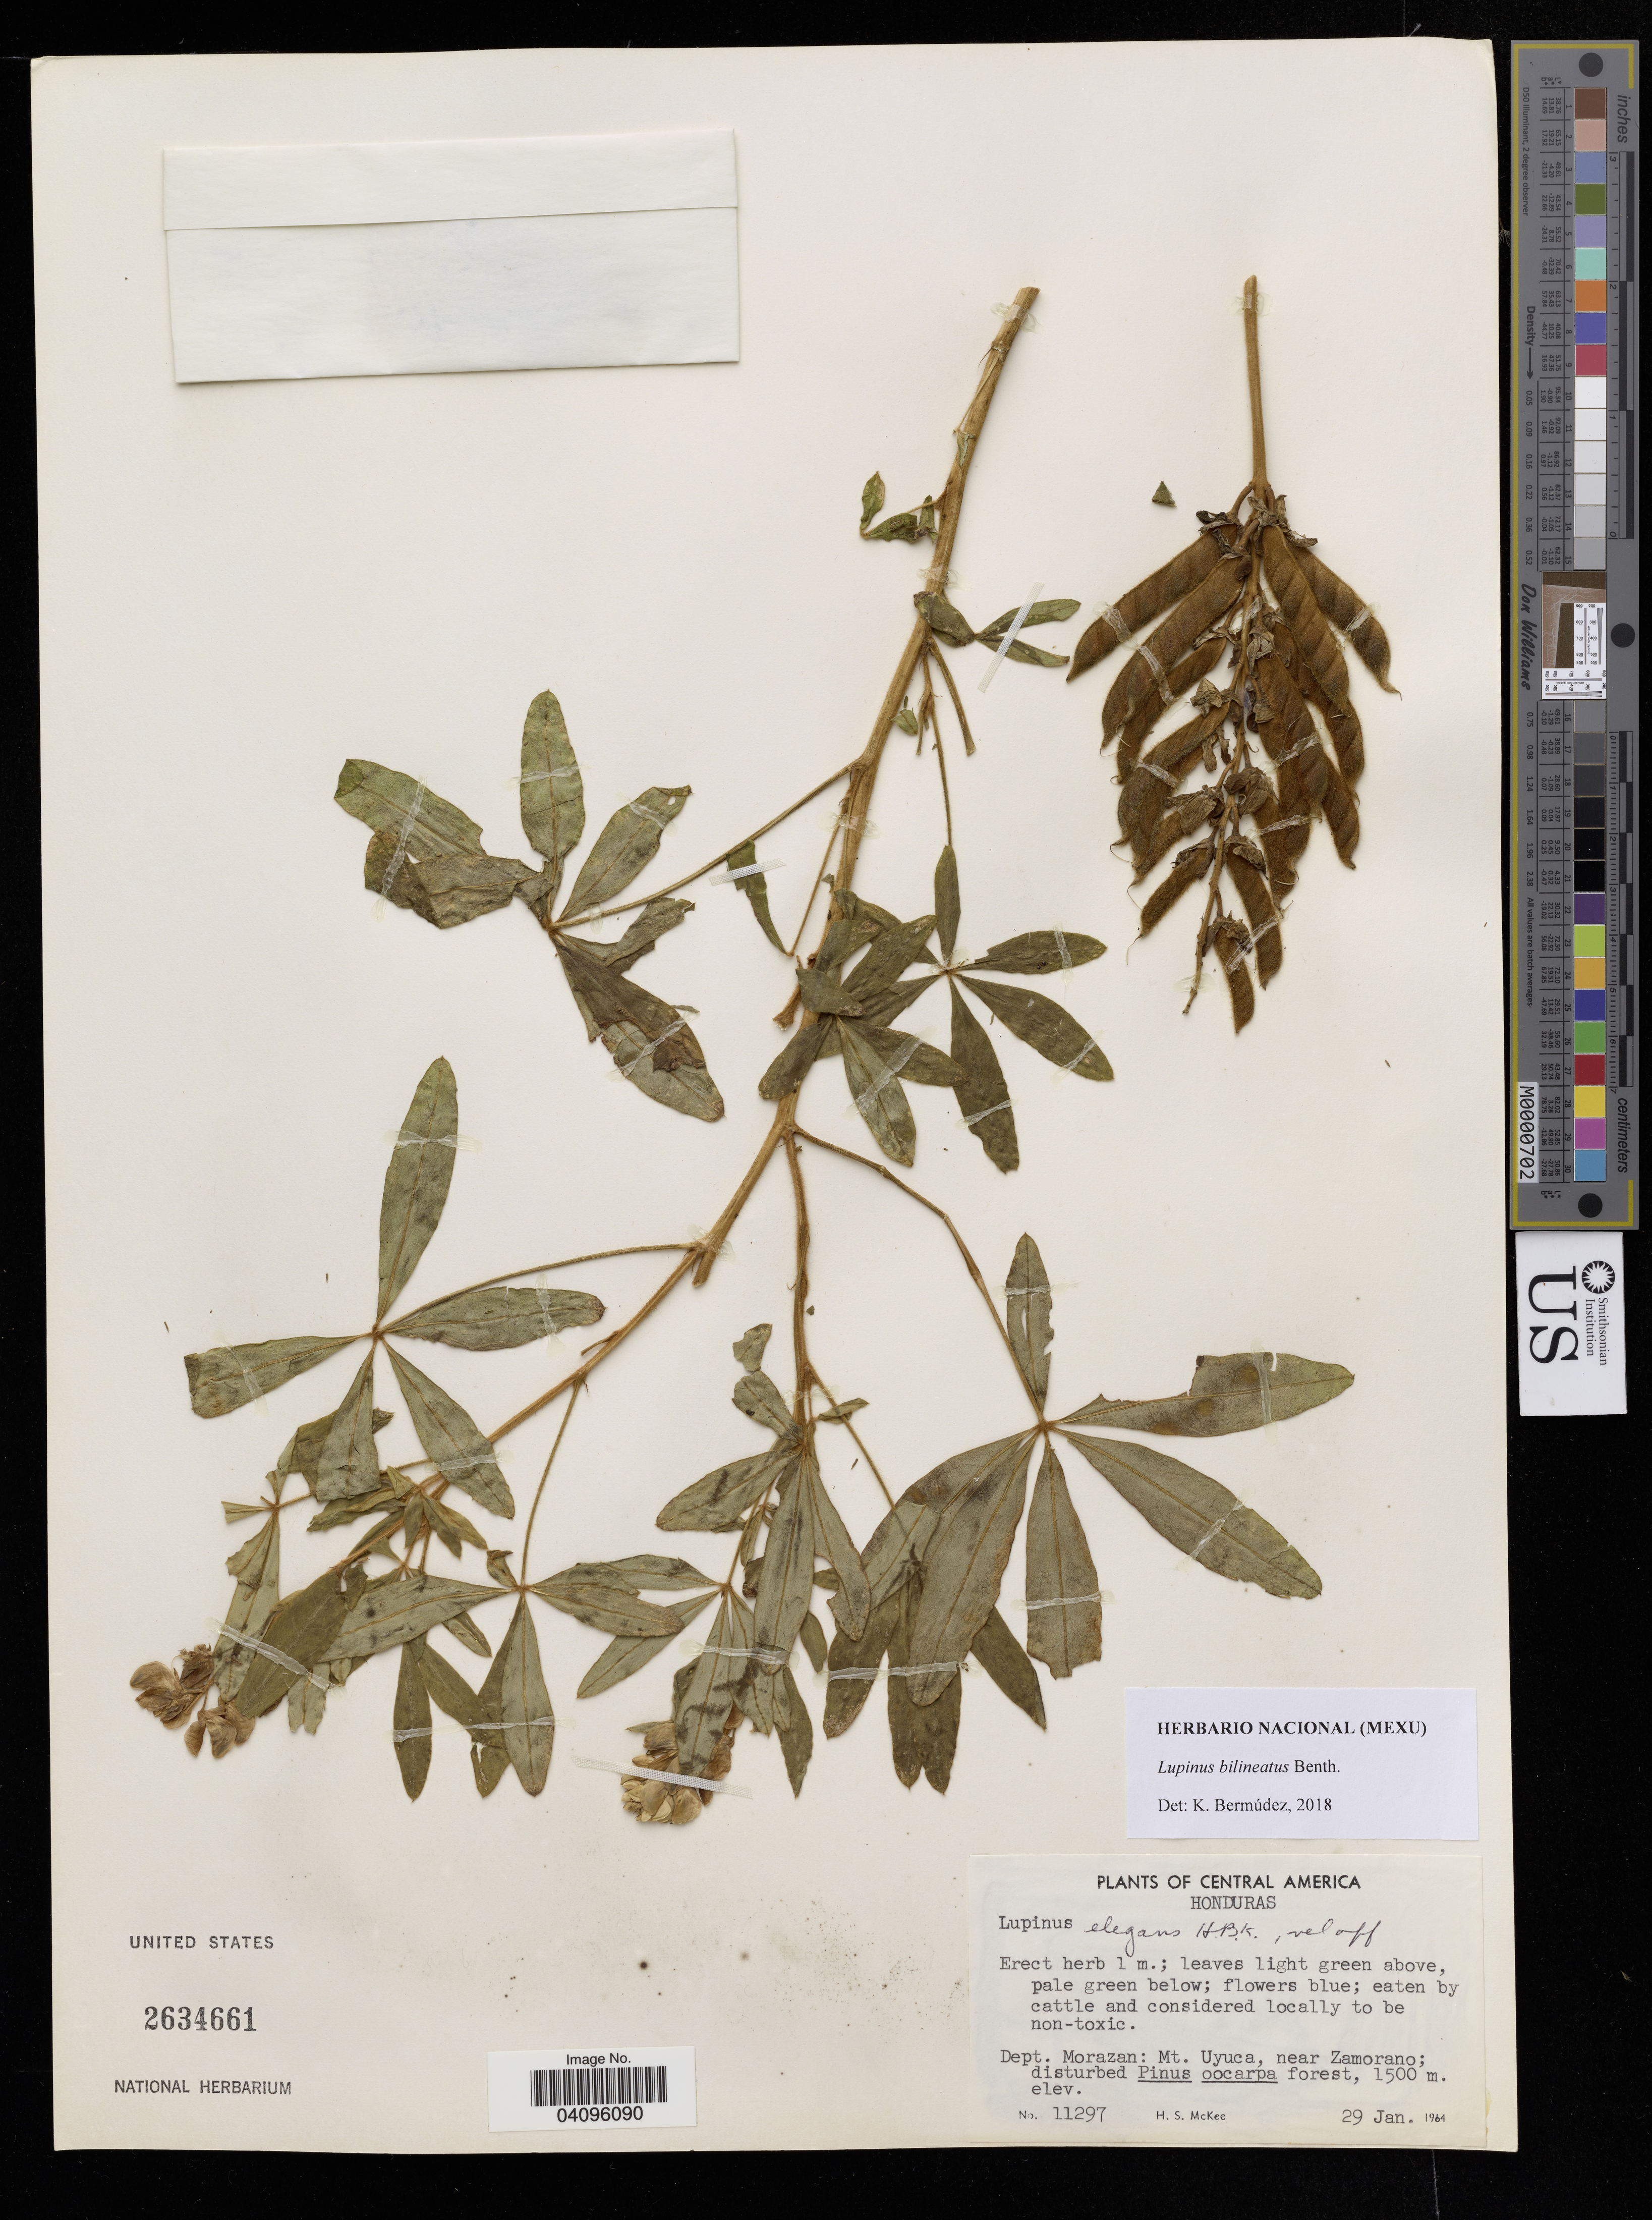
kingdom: Plantae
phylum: Tracheophyta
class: Magnoliopsida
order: Fabales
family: Fabaceae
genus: Lupinus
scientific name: Lupinus bilineatus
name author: Benth.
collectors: H. S. McKee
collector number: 11297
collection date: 1964-01-29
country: Honduras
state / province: Fco. Morazán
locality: Mt. Uyuca, near Zamorano.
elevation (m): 1500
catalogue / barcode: US 2634661